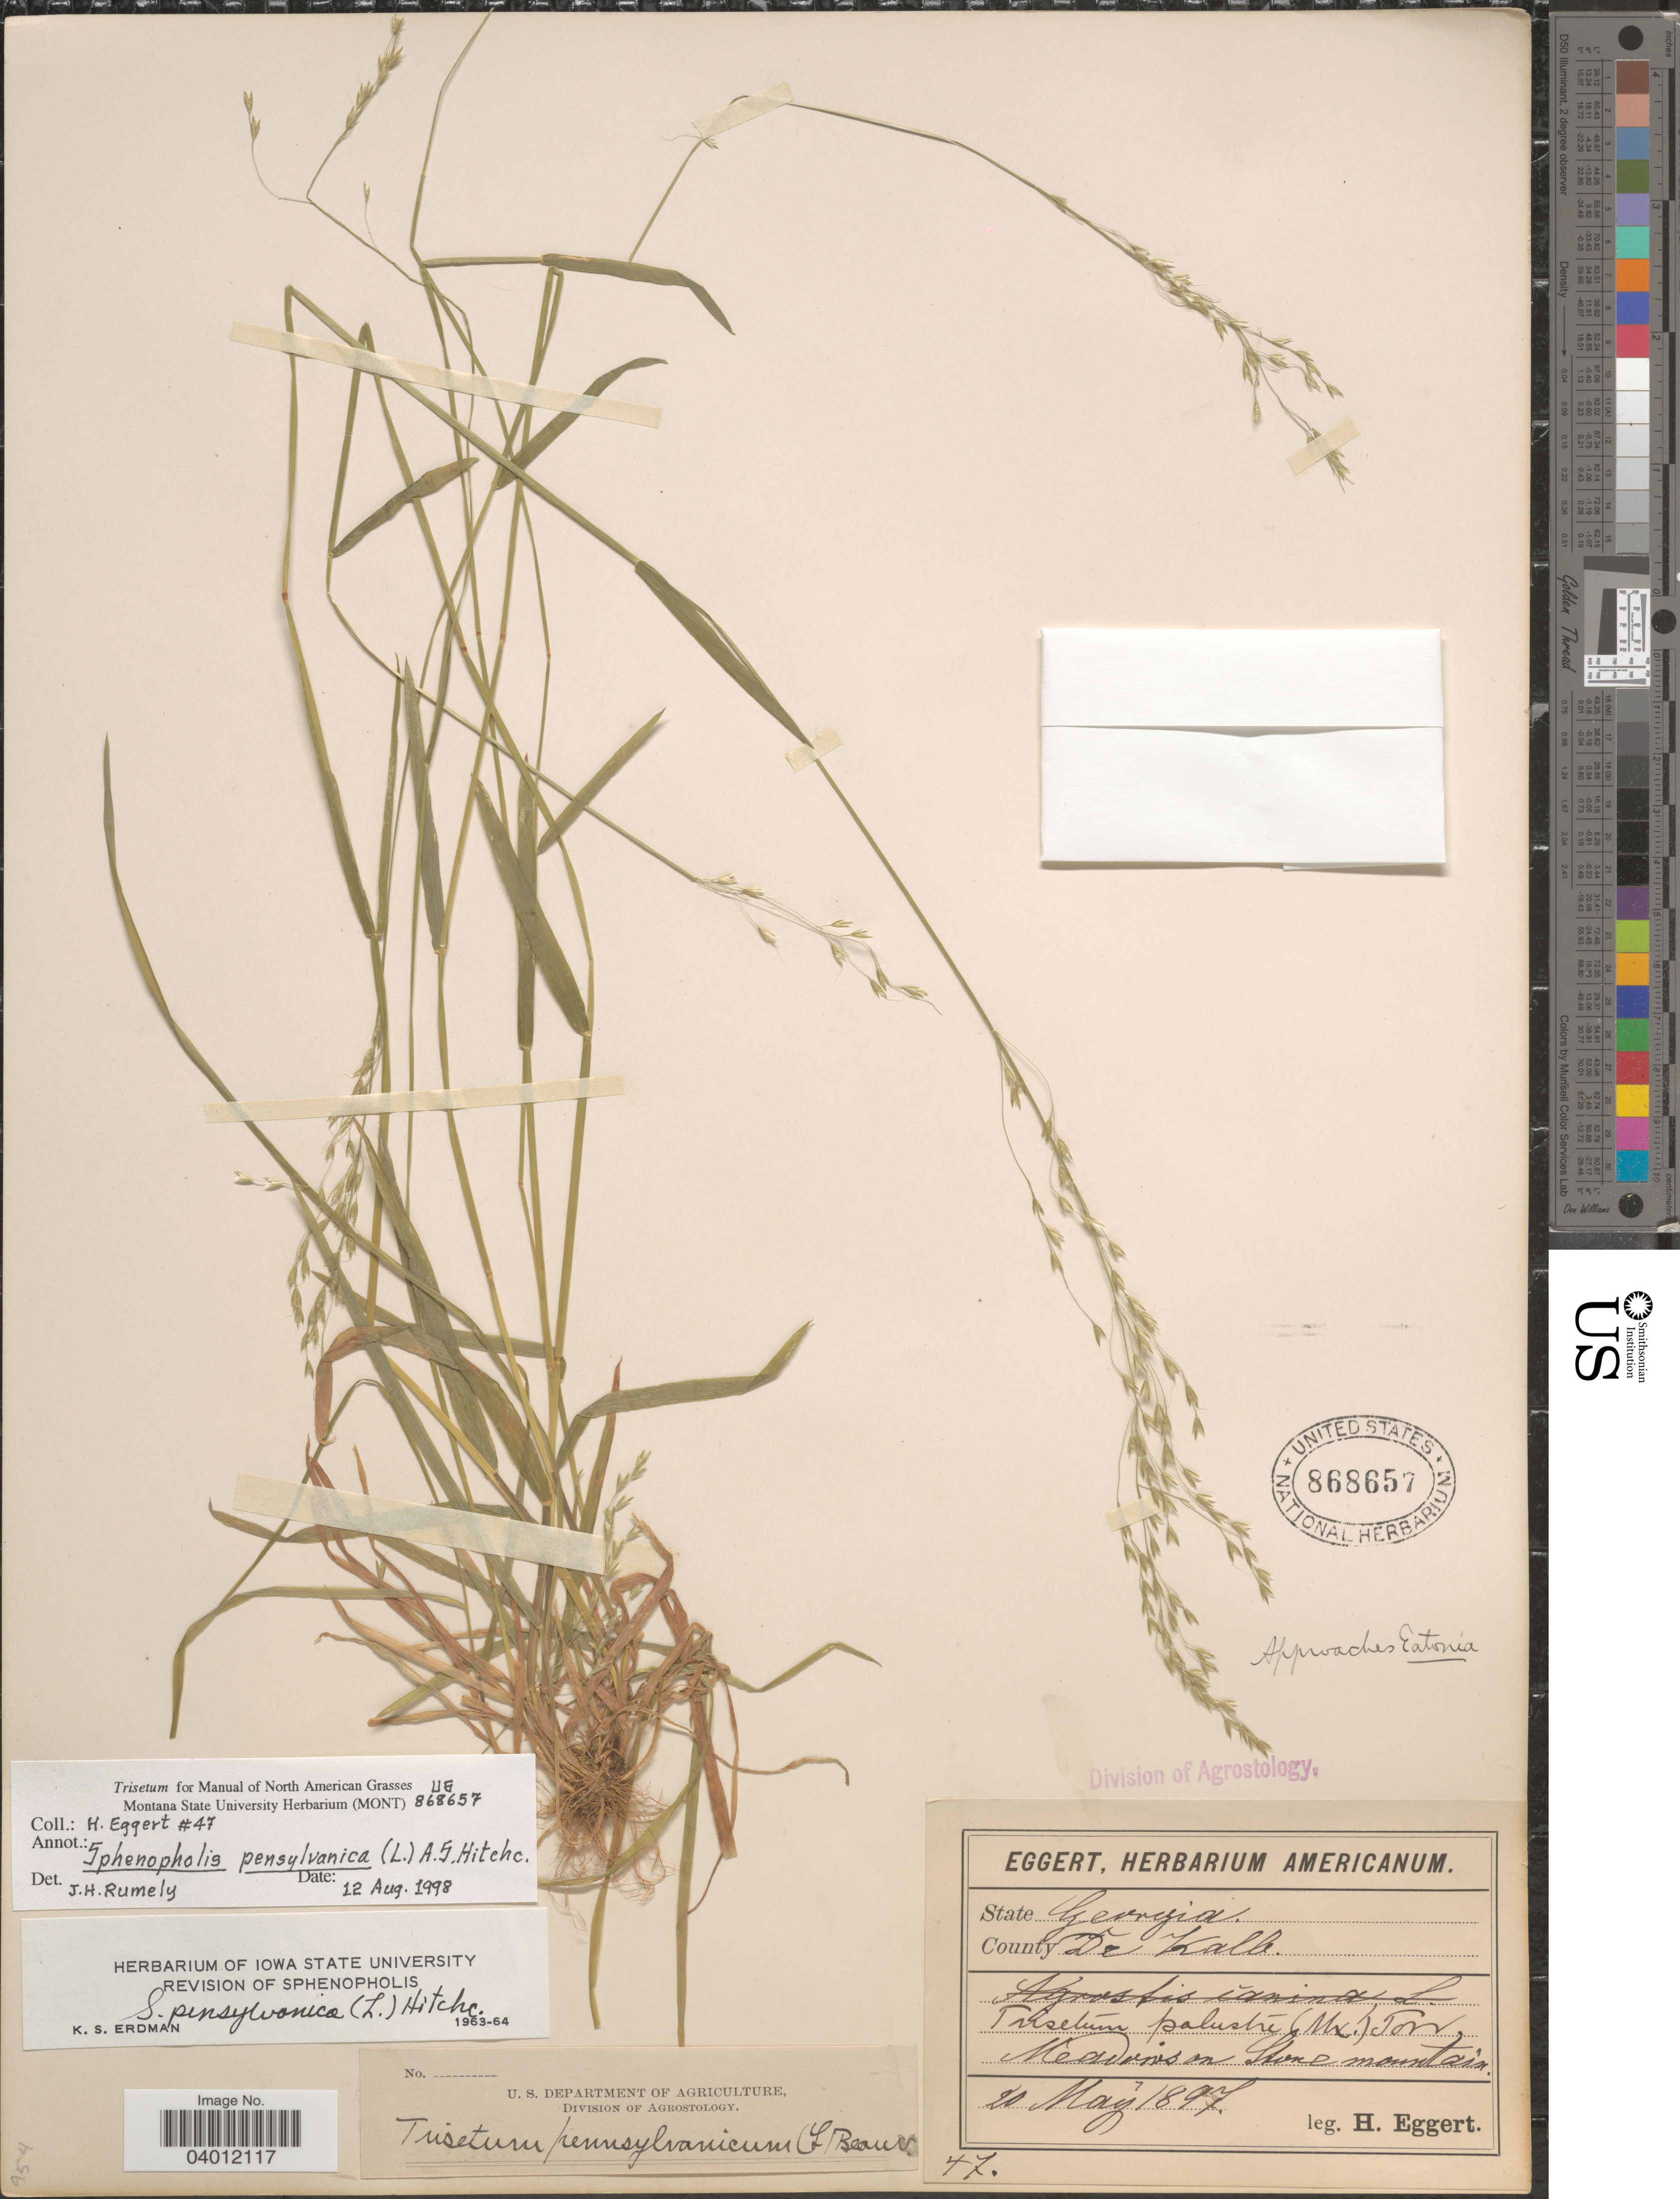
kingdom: Plantae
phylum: Tracheophyta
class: Liliopsida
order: Poales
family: Poaceae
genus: Sphenopholis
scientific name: Sphenopholis pensylvanica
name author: (L.) Hitchc.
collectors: H. Eggert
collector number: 47*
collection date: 1897-05-20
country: United States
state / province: Georgia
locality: County De Kalb. Meadows on Stone Mountain.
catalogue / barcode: US 868657